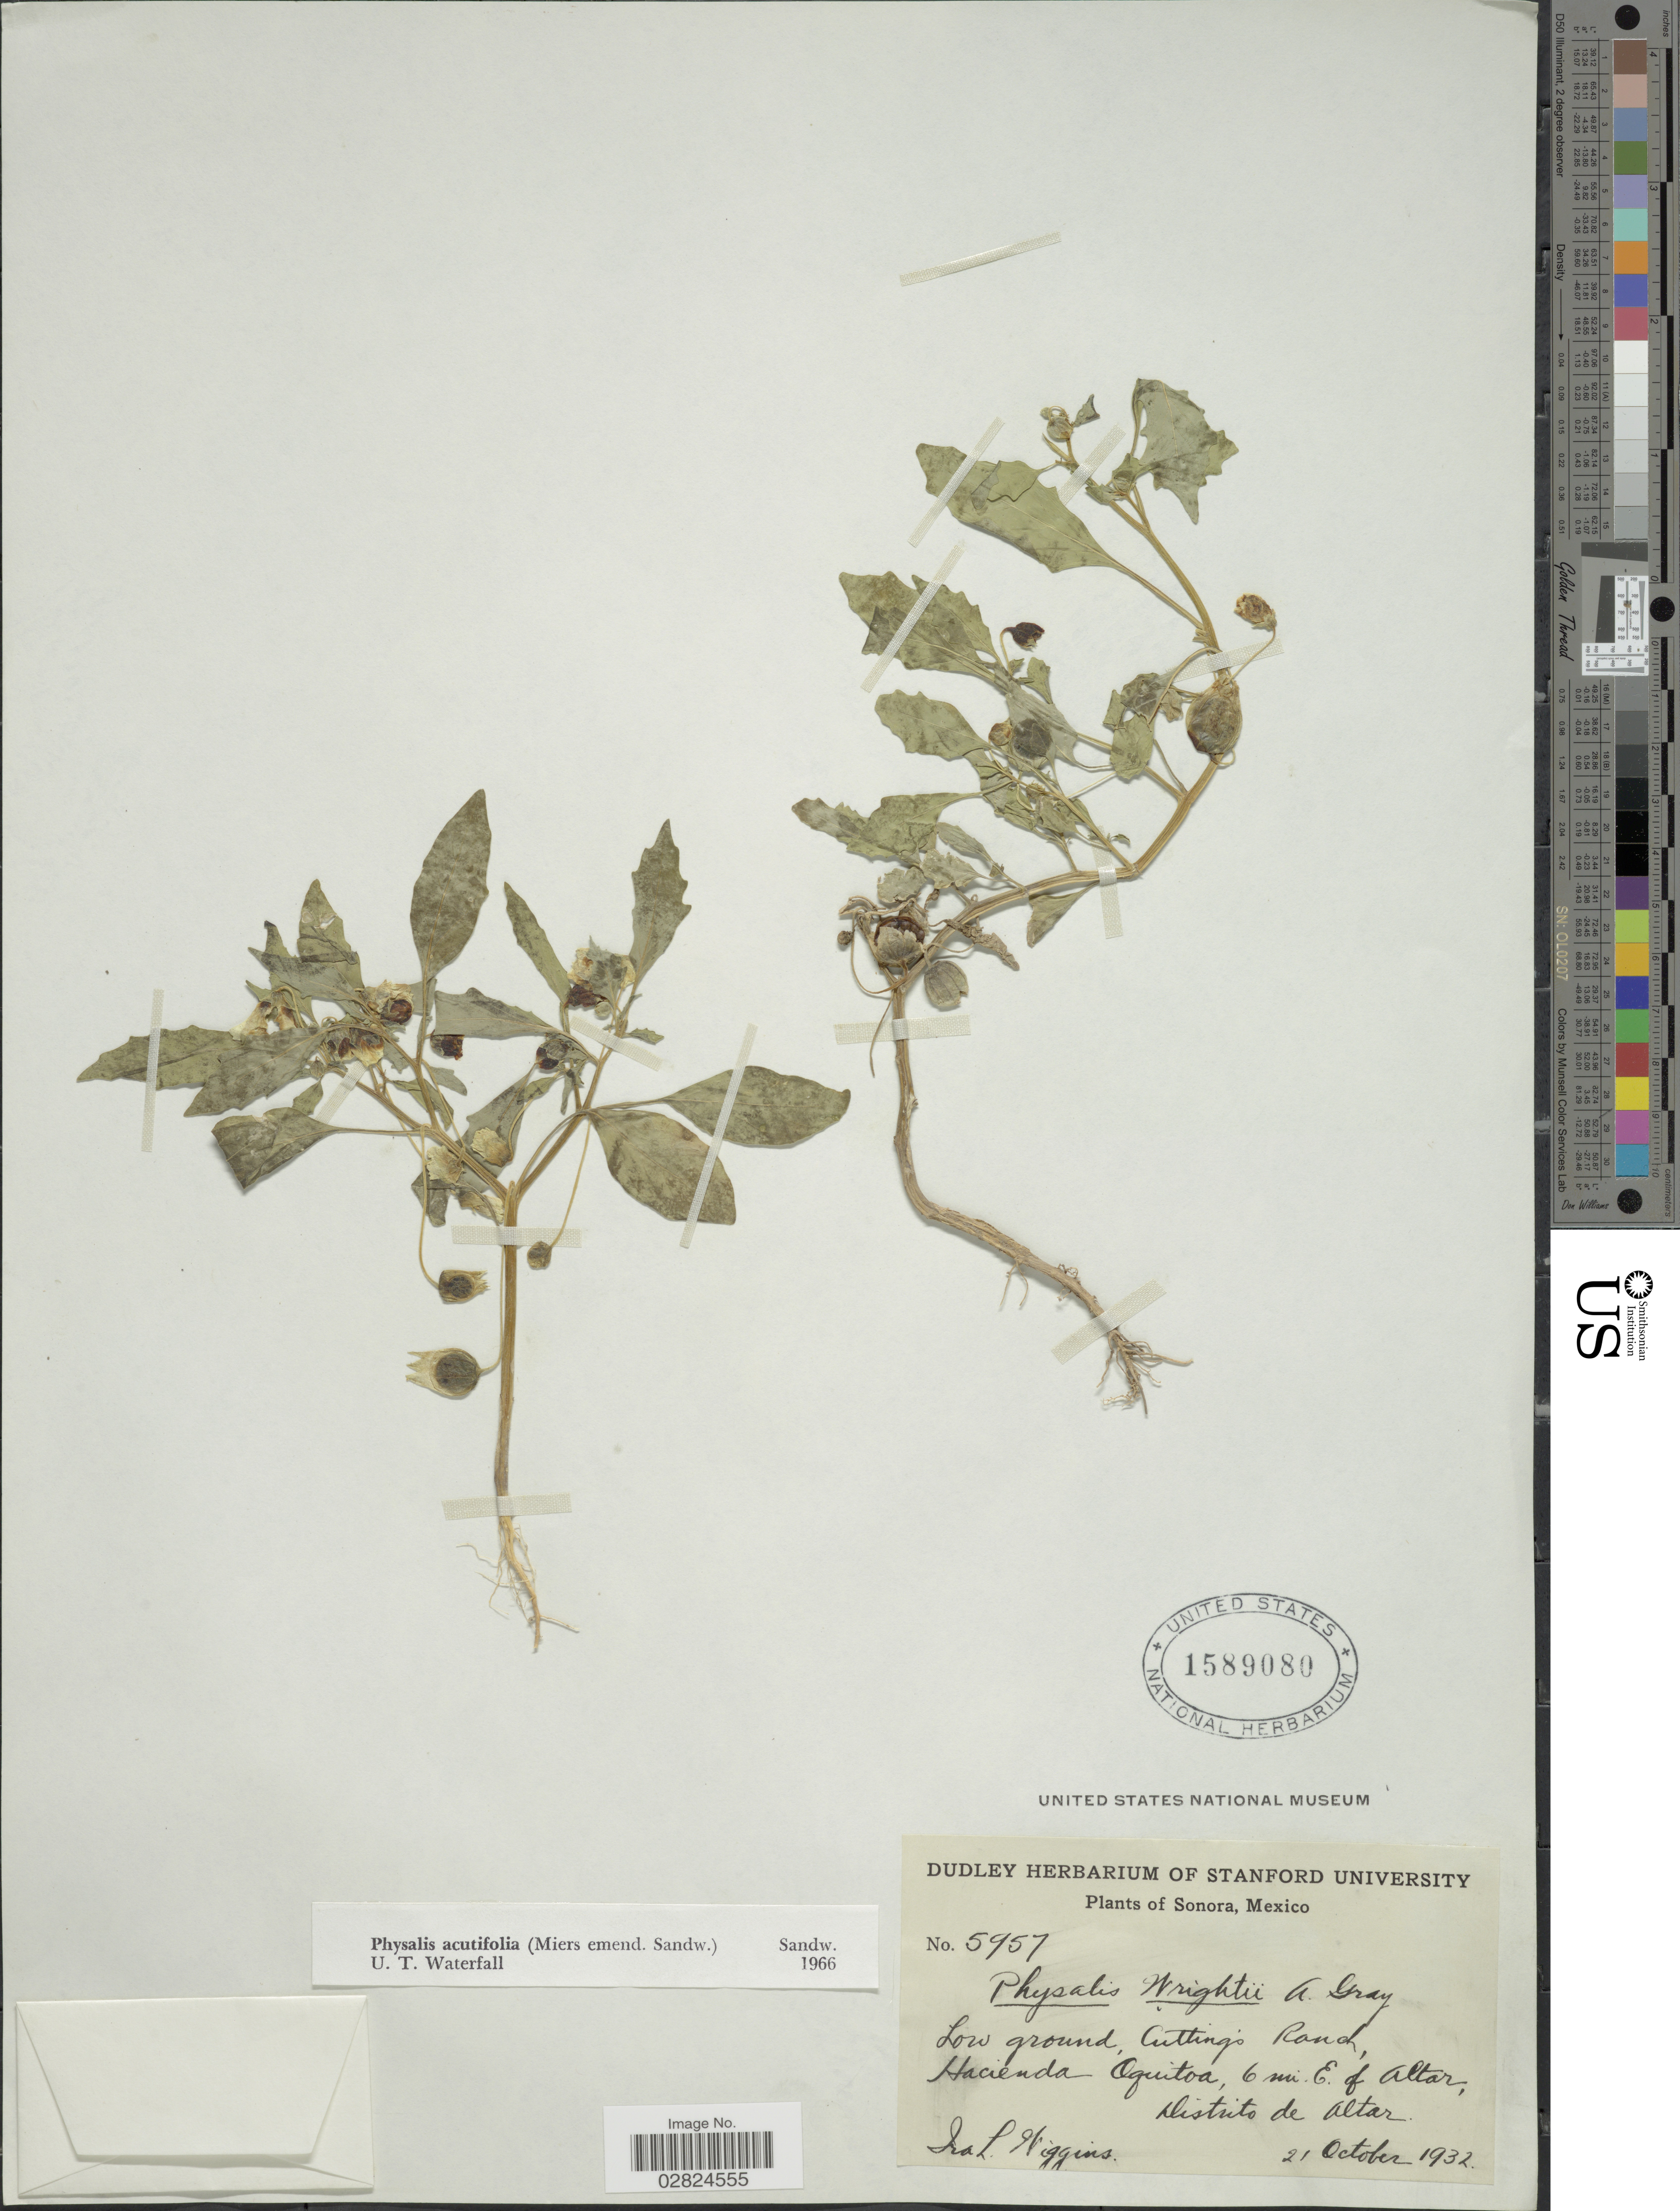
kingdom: Plantae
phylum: Tracheophyta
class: Magnoliopsida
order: Solanales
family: Solanaceae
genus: Physalis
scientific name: Physalis acutifolia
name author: (Miers) Sandwith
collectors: I. L. Wiggins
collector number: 5957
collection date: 1932-10-21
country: Mexico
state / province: Sonora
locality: Cutting's Ranch, Hacienda Oquitoa, 6 mi. E. of Altar, Distrito de Altar.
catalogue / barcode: US 1589080